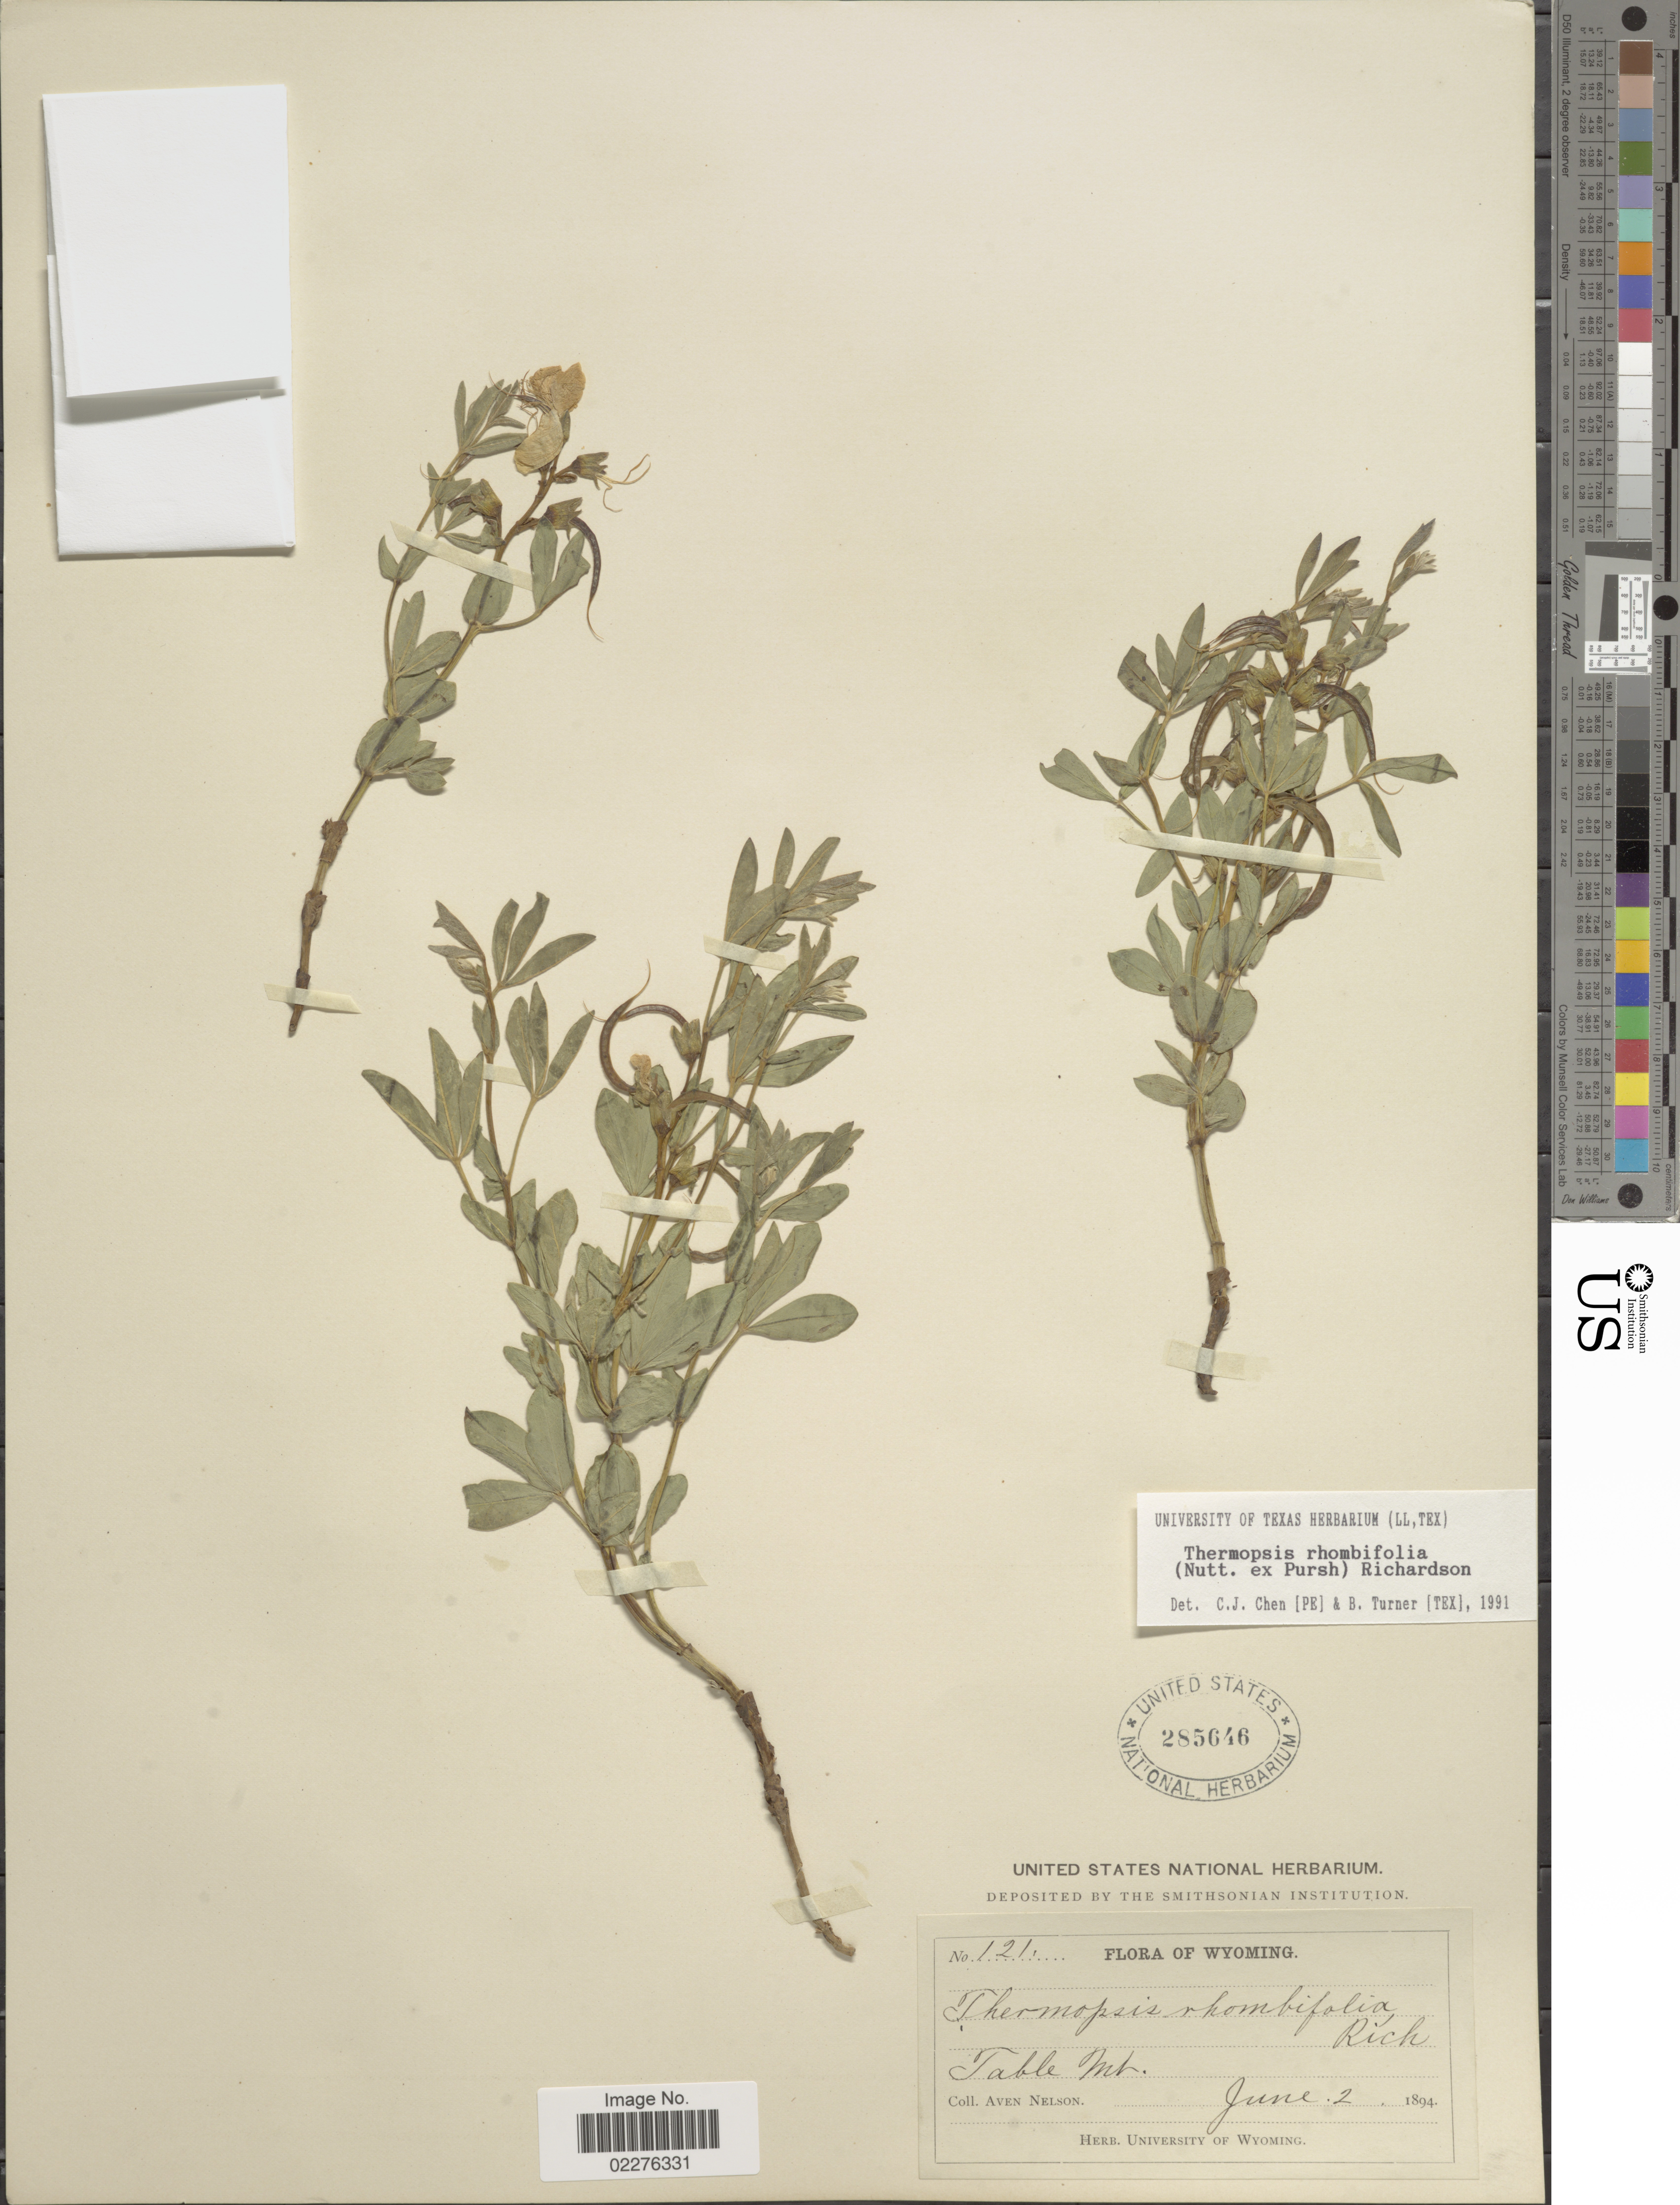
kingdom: Plantae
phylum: Tracheophyta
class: Magnoliopsida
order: Fabales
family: Fabaceae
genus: Thermopsis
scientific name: Thermopsis rhombifolia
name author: Richardson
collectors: A. Nelson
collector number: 121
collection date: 1894-06-02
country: United States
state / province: Wyoming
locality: Table Mt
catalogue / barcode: US 285646